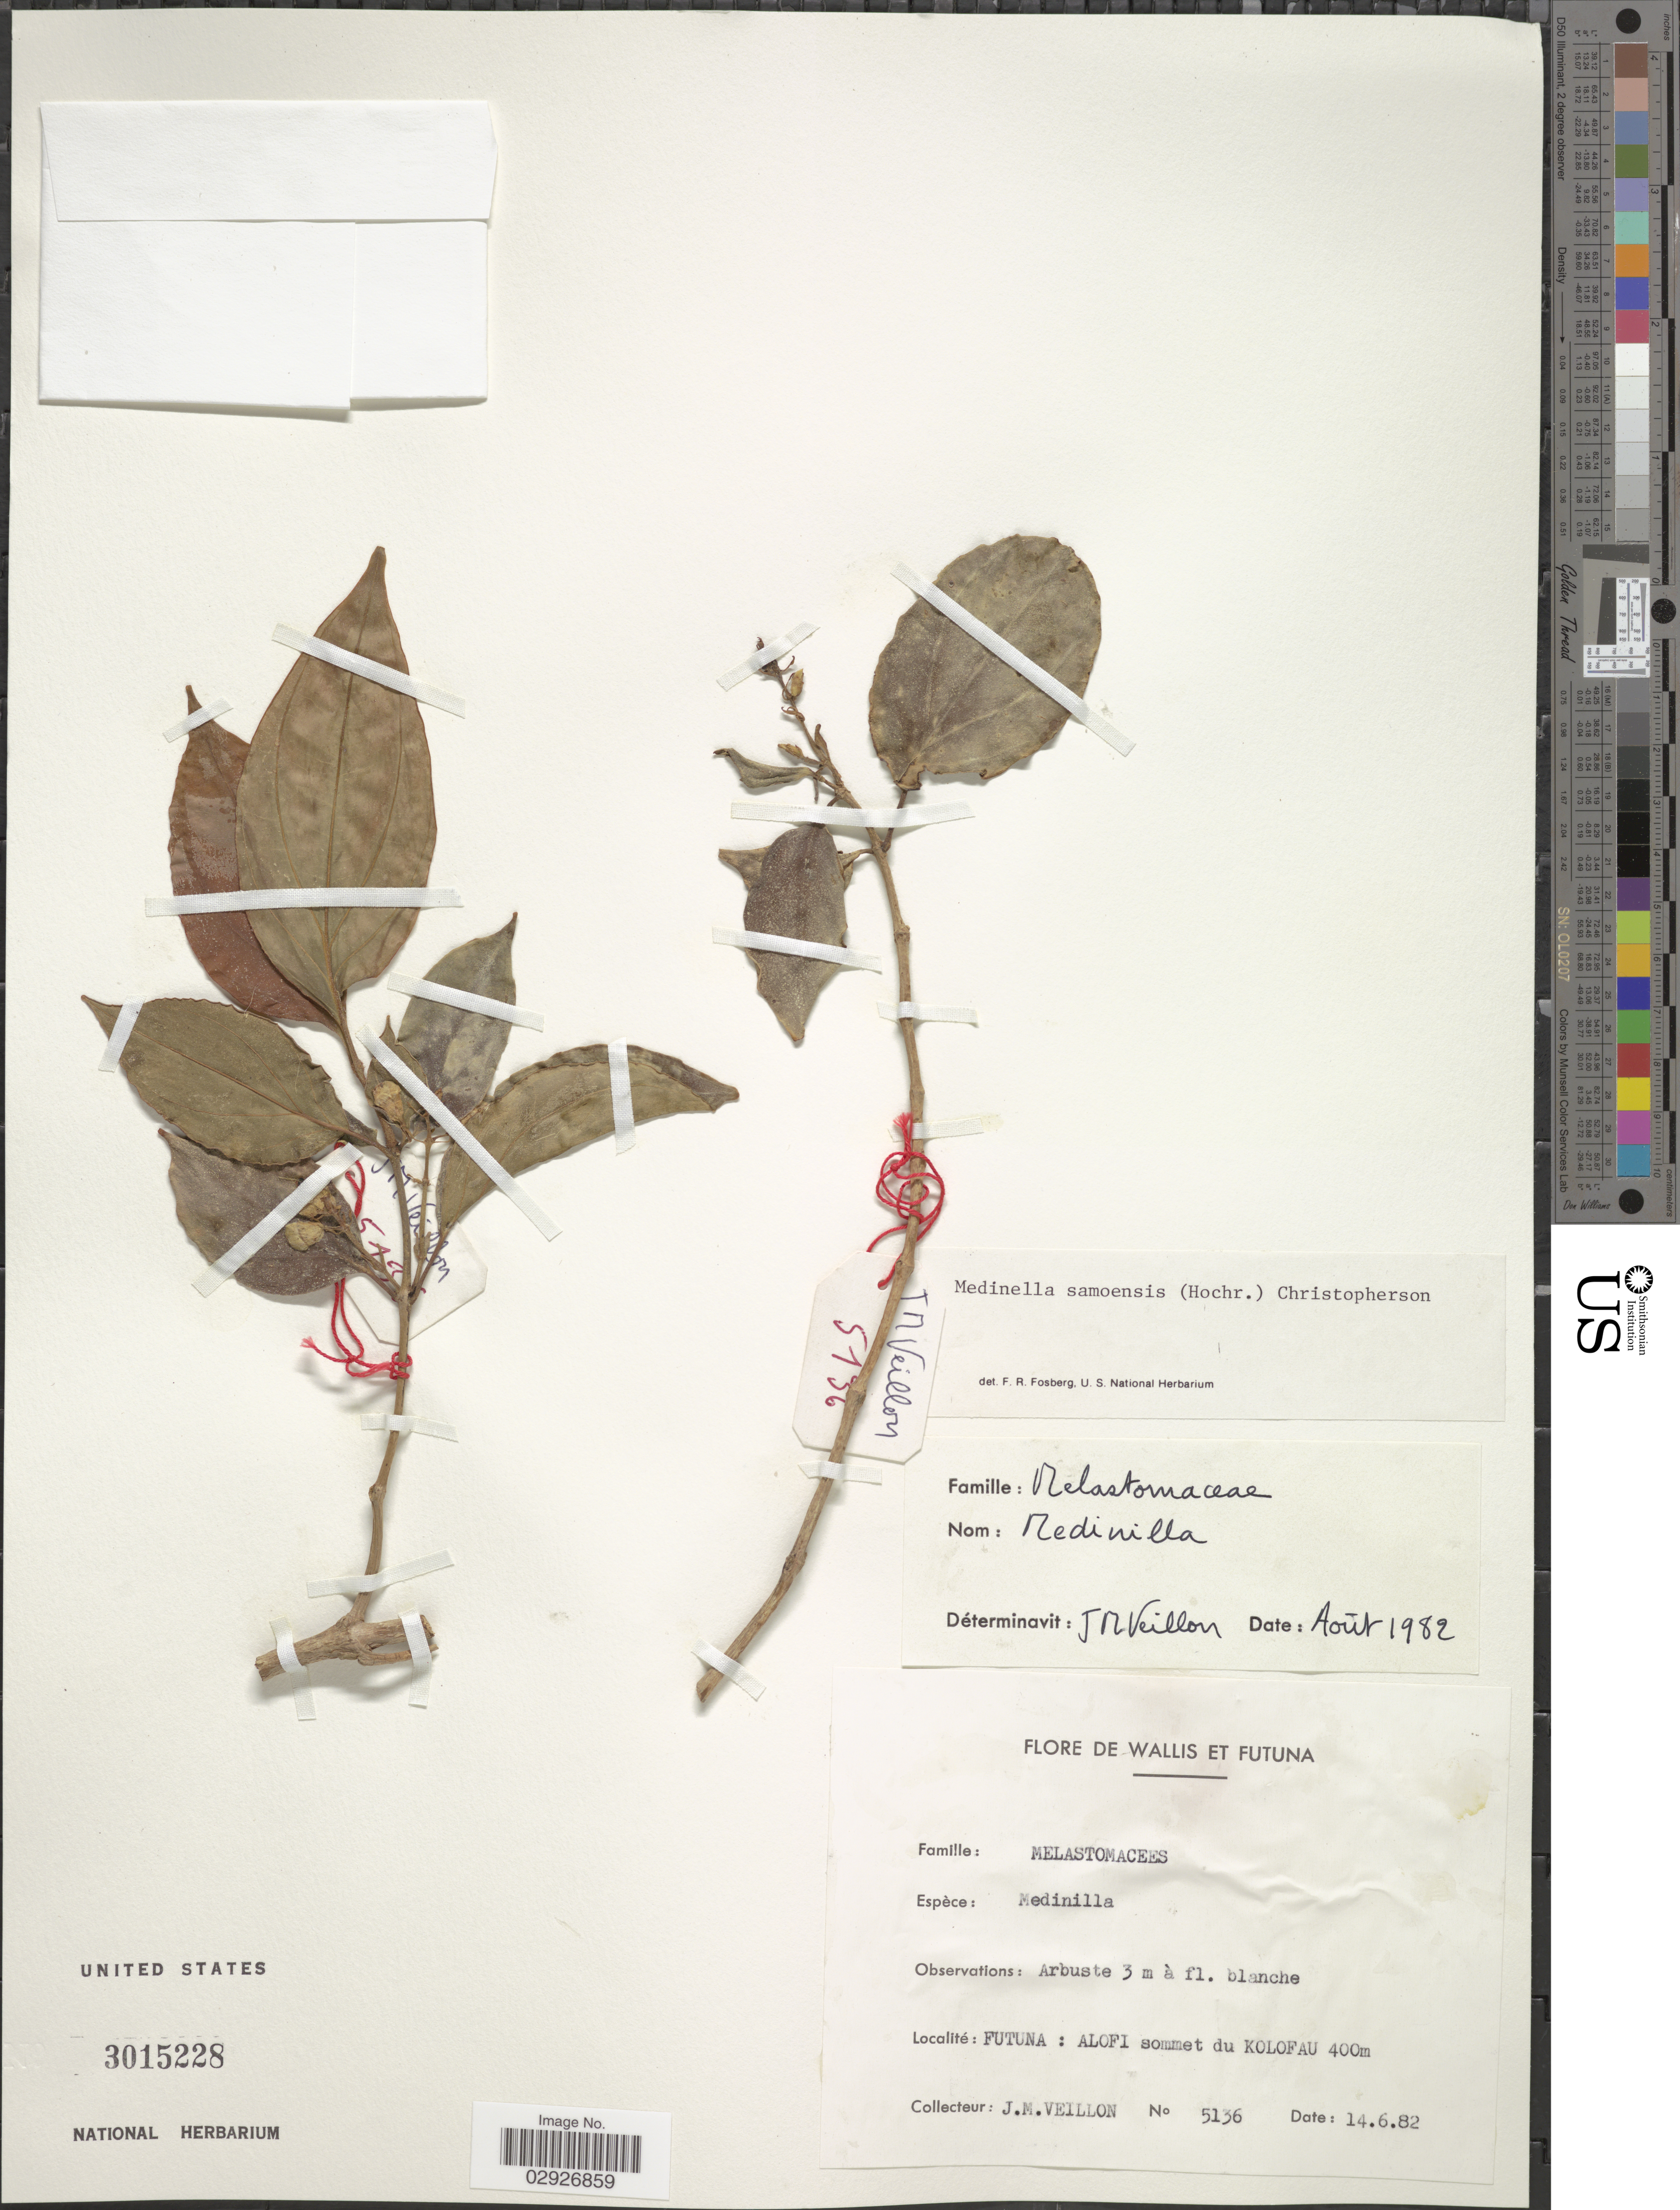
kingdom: Plantae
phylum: Tracheophyta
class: Magnoliopsida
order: Myrtales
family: Melastomataceae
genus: Medinilla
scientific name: Medinilla samoensis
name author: Christoph.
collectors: J. Veillon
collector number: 5136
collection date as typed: Transcribed d/m/y: 14/6/82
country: Wallis and Futuna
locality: Futuna: Alofi sommet du Kolofau.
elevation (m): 400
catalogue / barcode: US 3015228